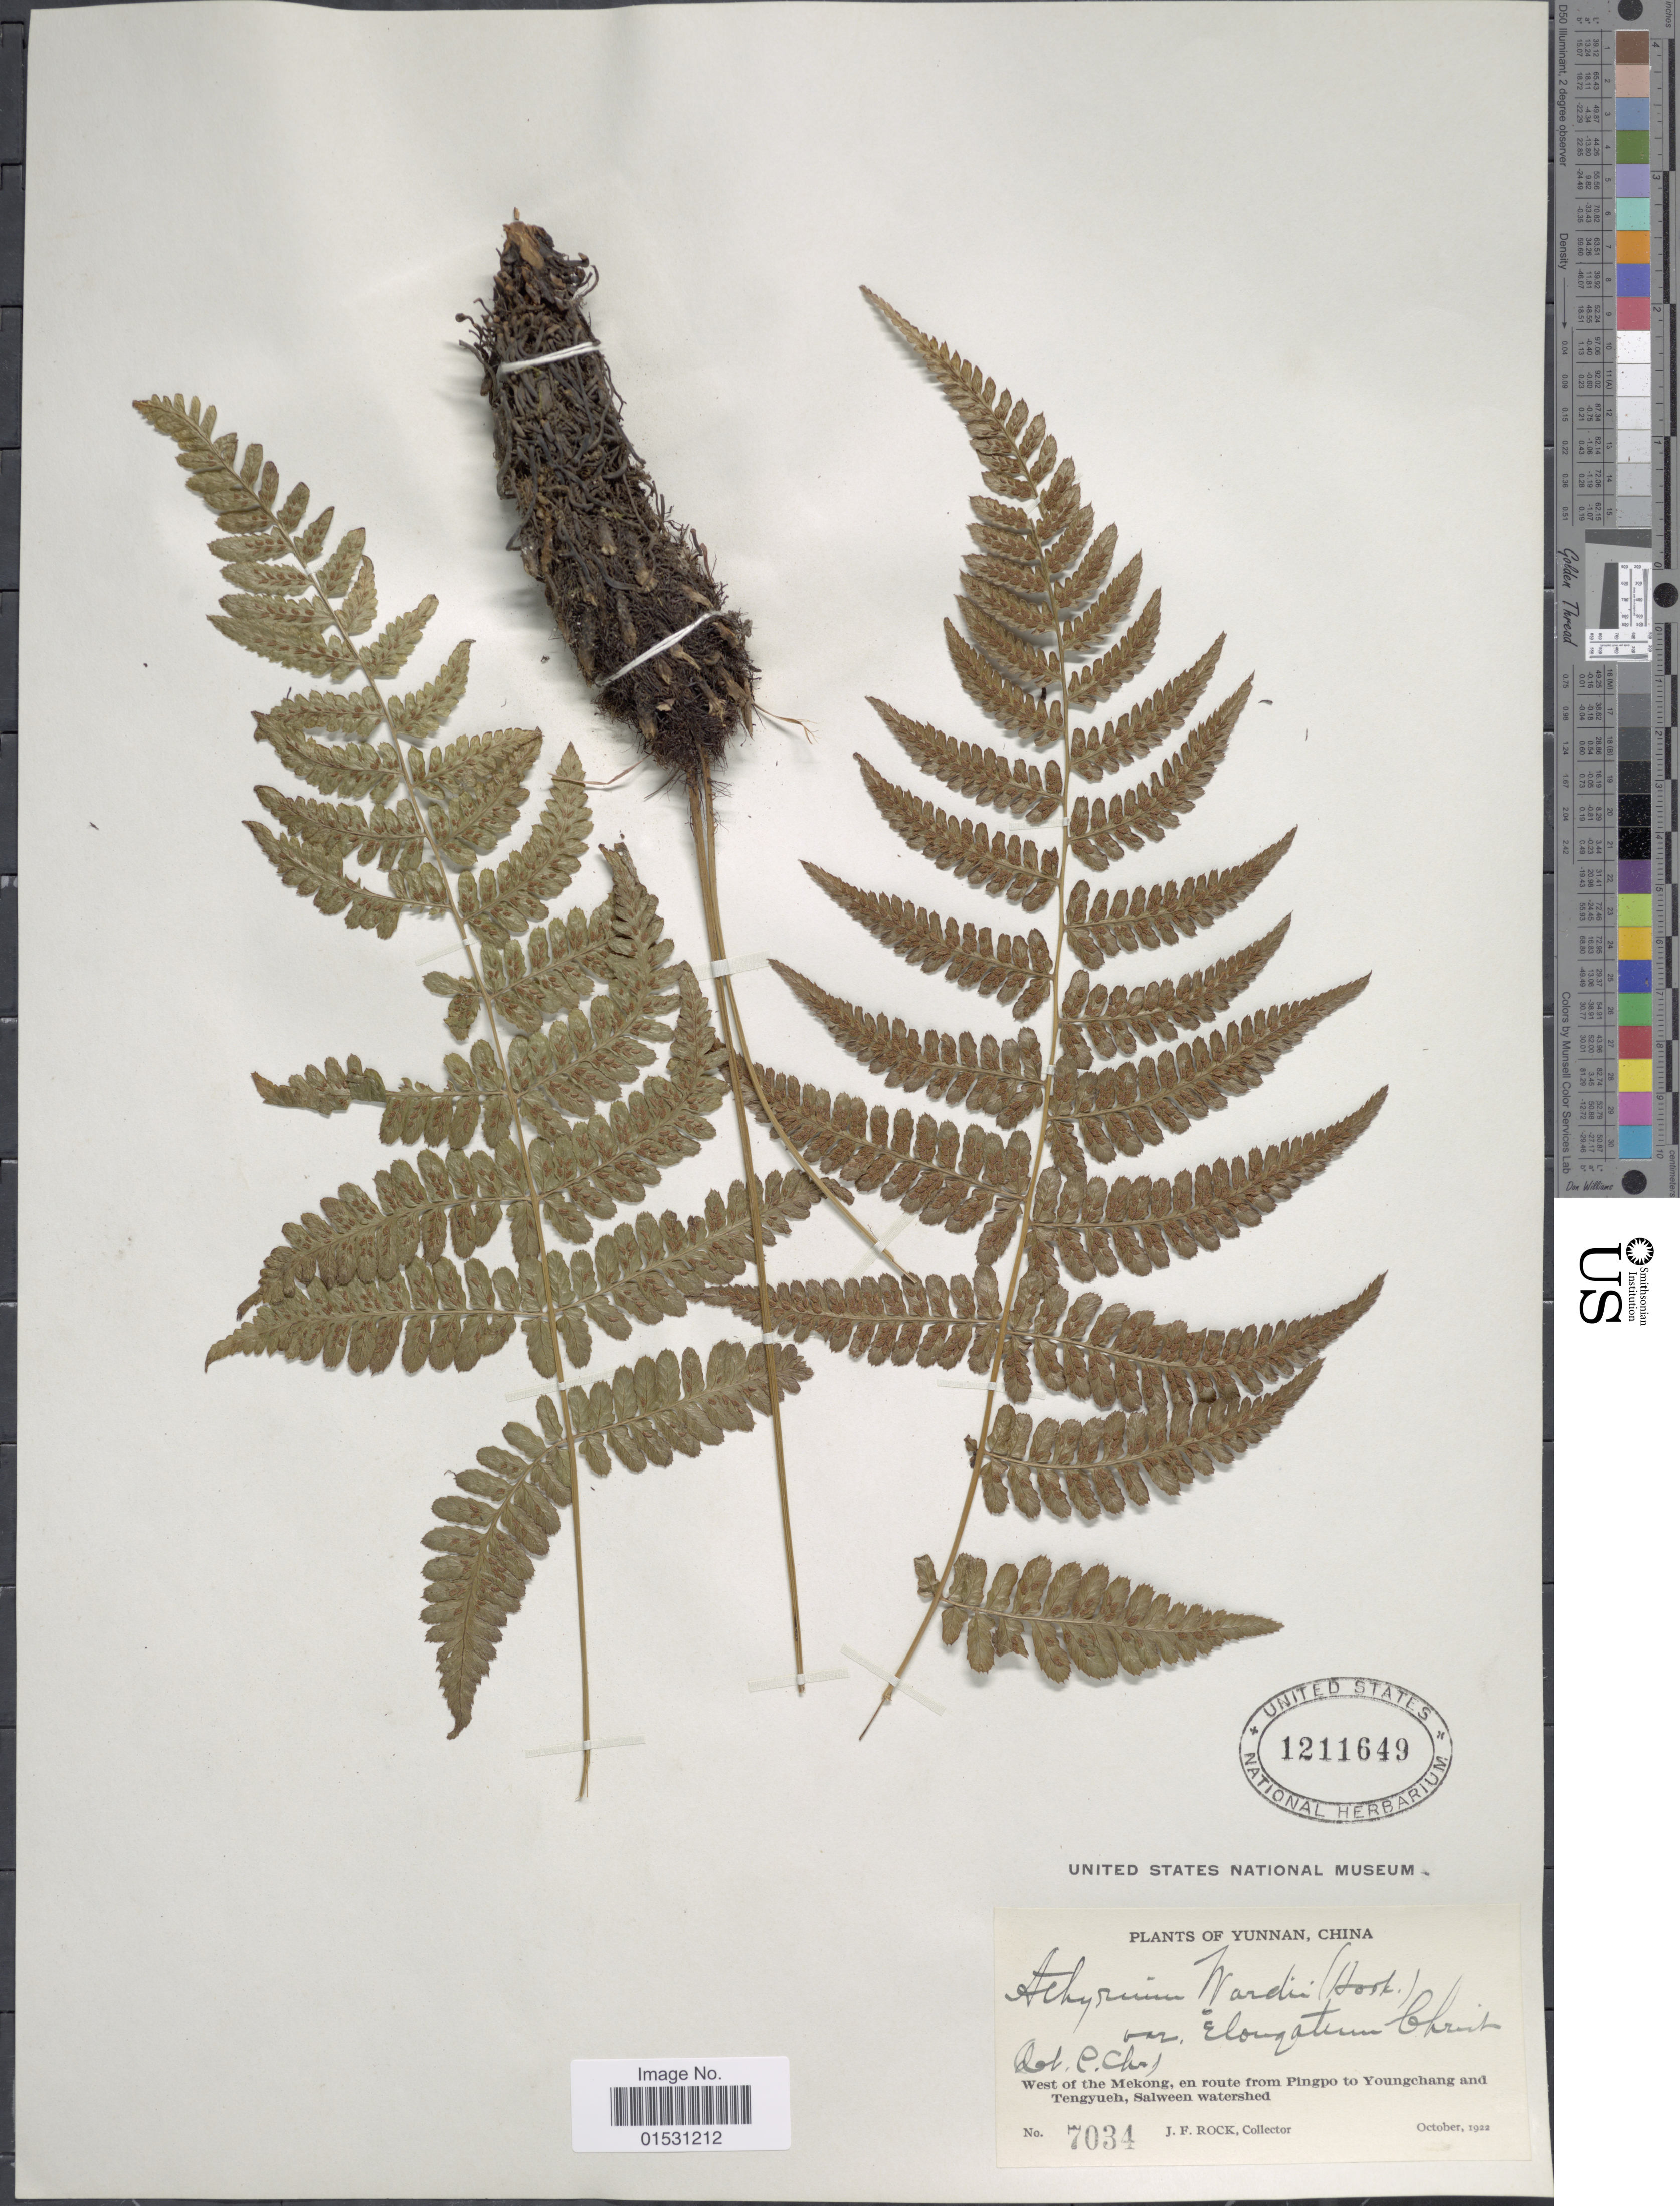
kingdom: Plantae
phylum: Tracheophyta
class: Polypodiopsida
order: Polypodiales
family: Athyriaceae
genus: Athyrium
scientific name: Athyrium wardii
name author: (Hook.) Makino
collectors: J. Rock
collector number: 7034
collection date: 1922-10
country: China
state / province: Yunnan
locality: West of the Mekong, en route from Pingpo to Youngchang and Tengyeuh, Salween watershed.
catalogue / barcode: US 1211649